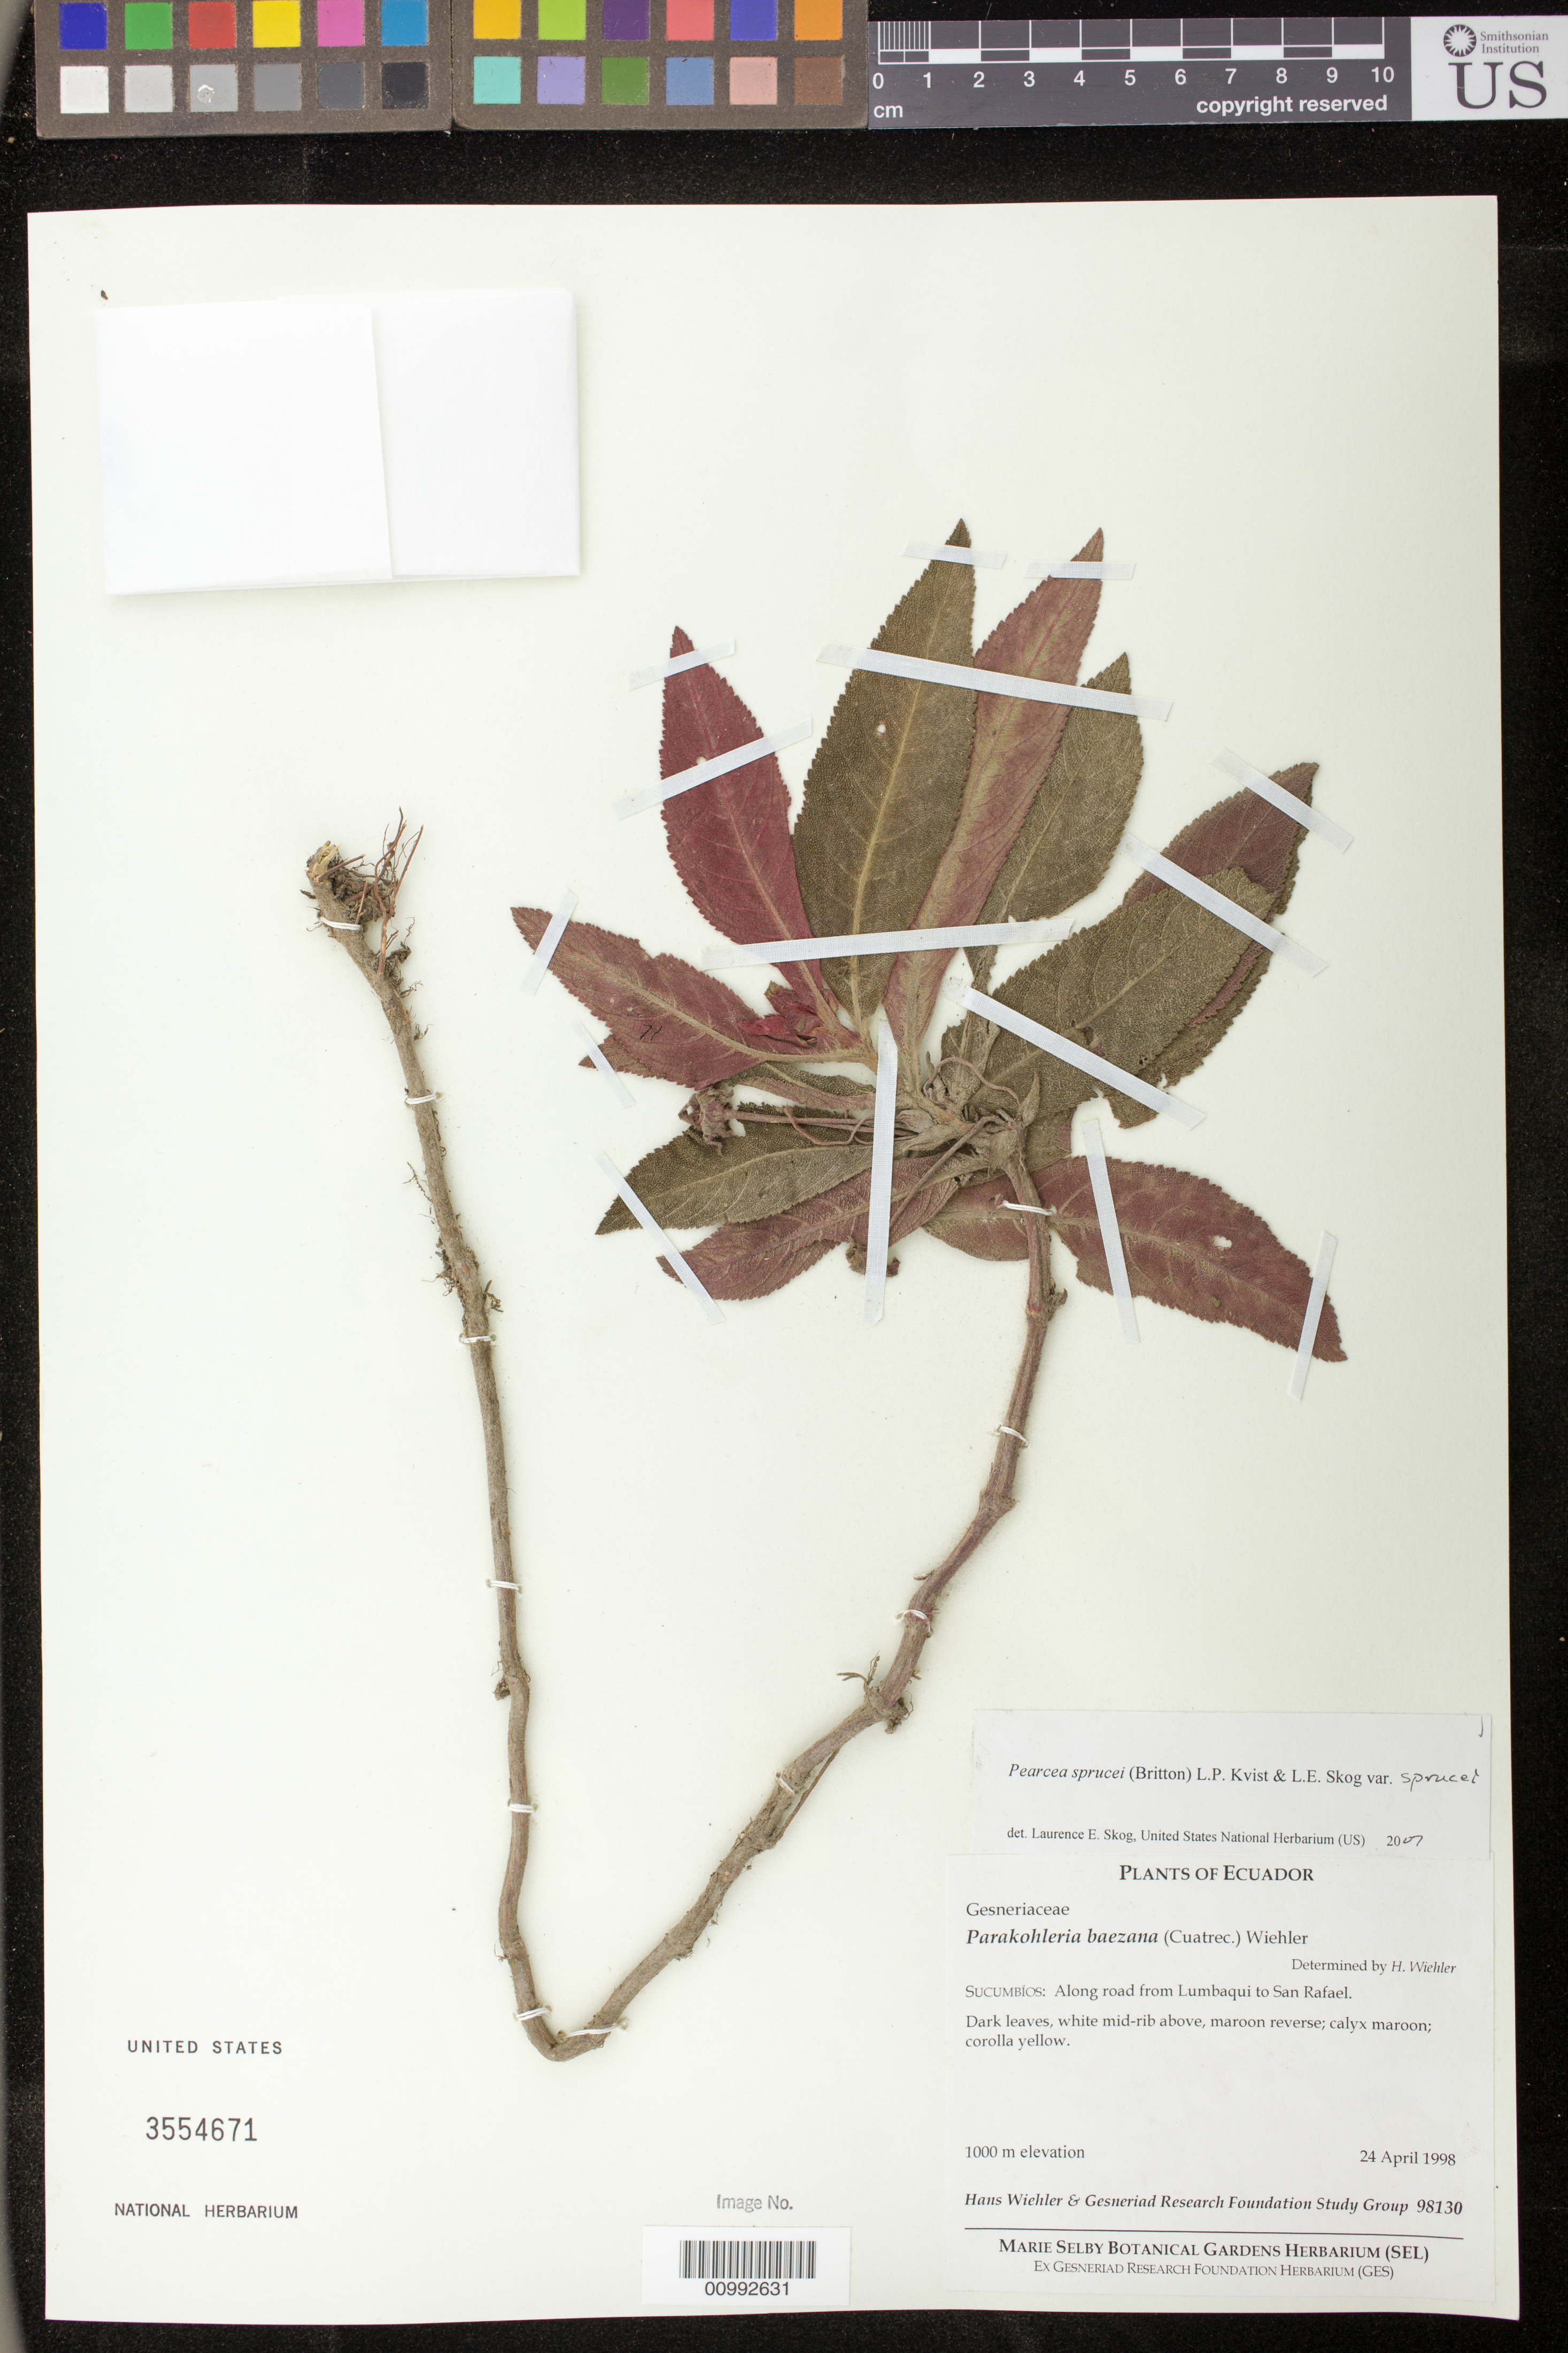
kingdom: Plantae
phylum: Tracheophyta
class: Magnoliopsida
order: Lamiales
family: Gesneriaceae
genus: Pearcea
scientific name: Pearcea sprucei var. sprucei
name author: (Britton ex Rusby) L.P. Kvist & L.E. Skog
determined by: Skog, Laurence E.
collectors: H. J. Wiehler & GRF Study Group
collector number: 98130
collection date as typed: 24 Apr 1998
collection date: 1998-04-24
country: Ecuador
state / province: Sucumbíos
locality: Sucumbíos: along road from Lumbaqui to San Rafael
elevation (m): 1000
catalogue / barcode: US 3554671